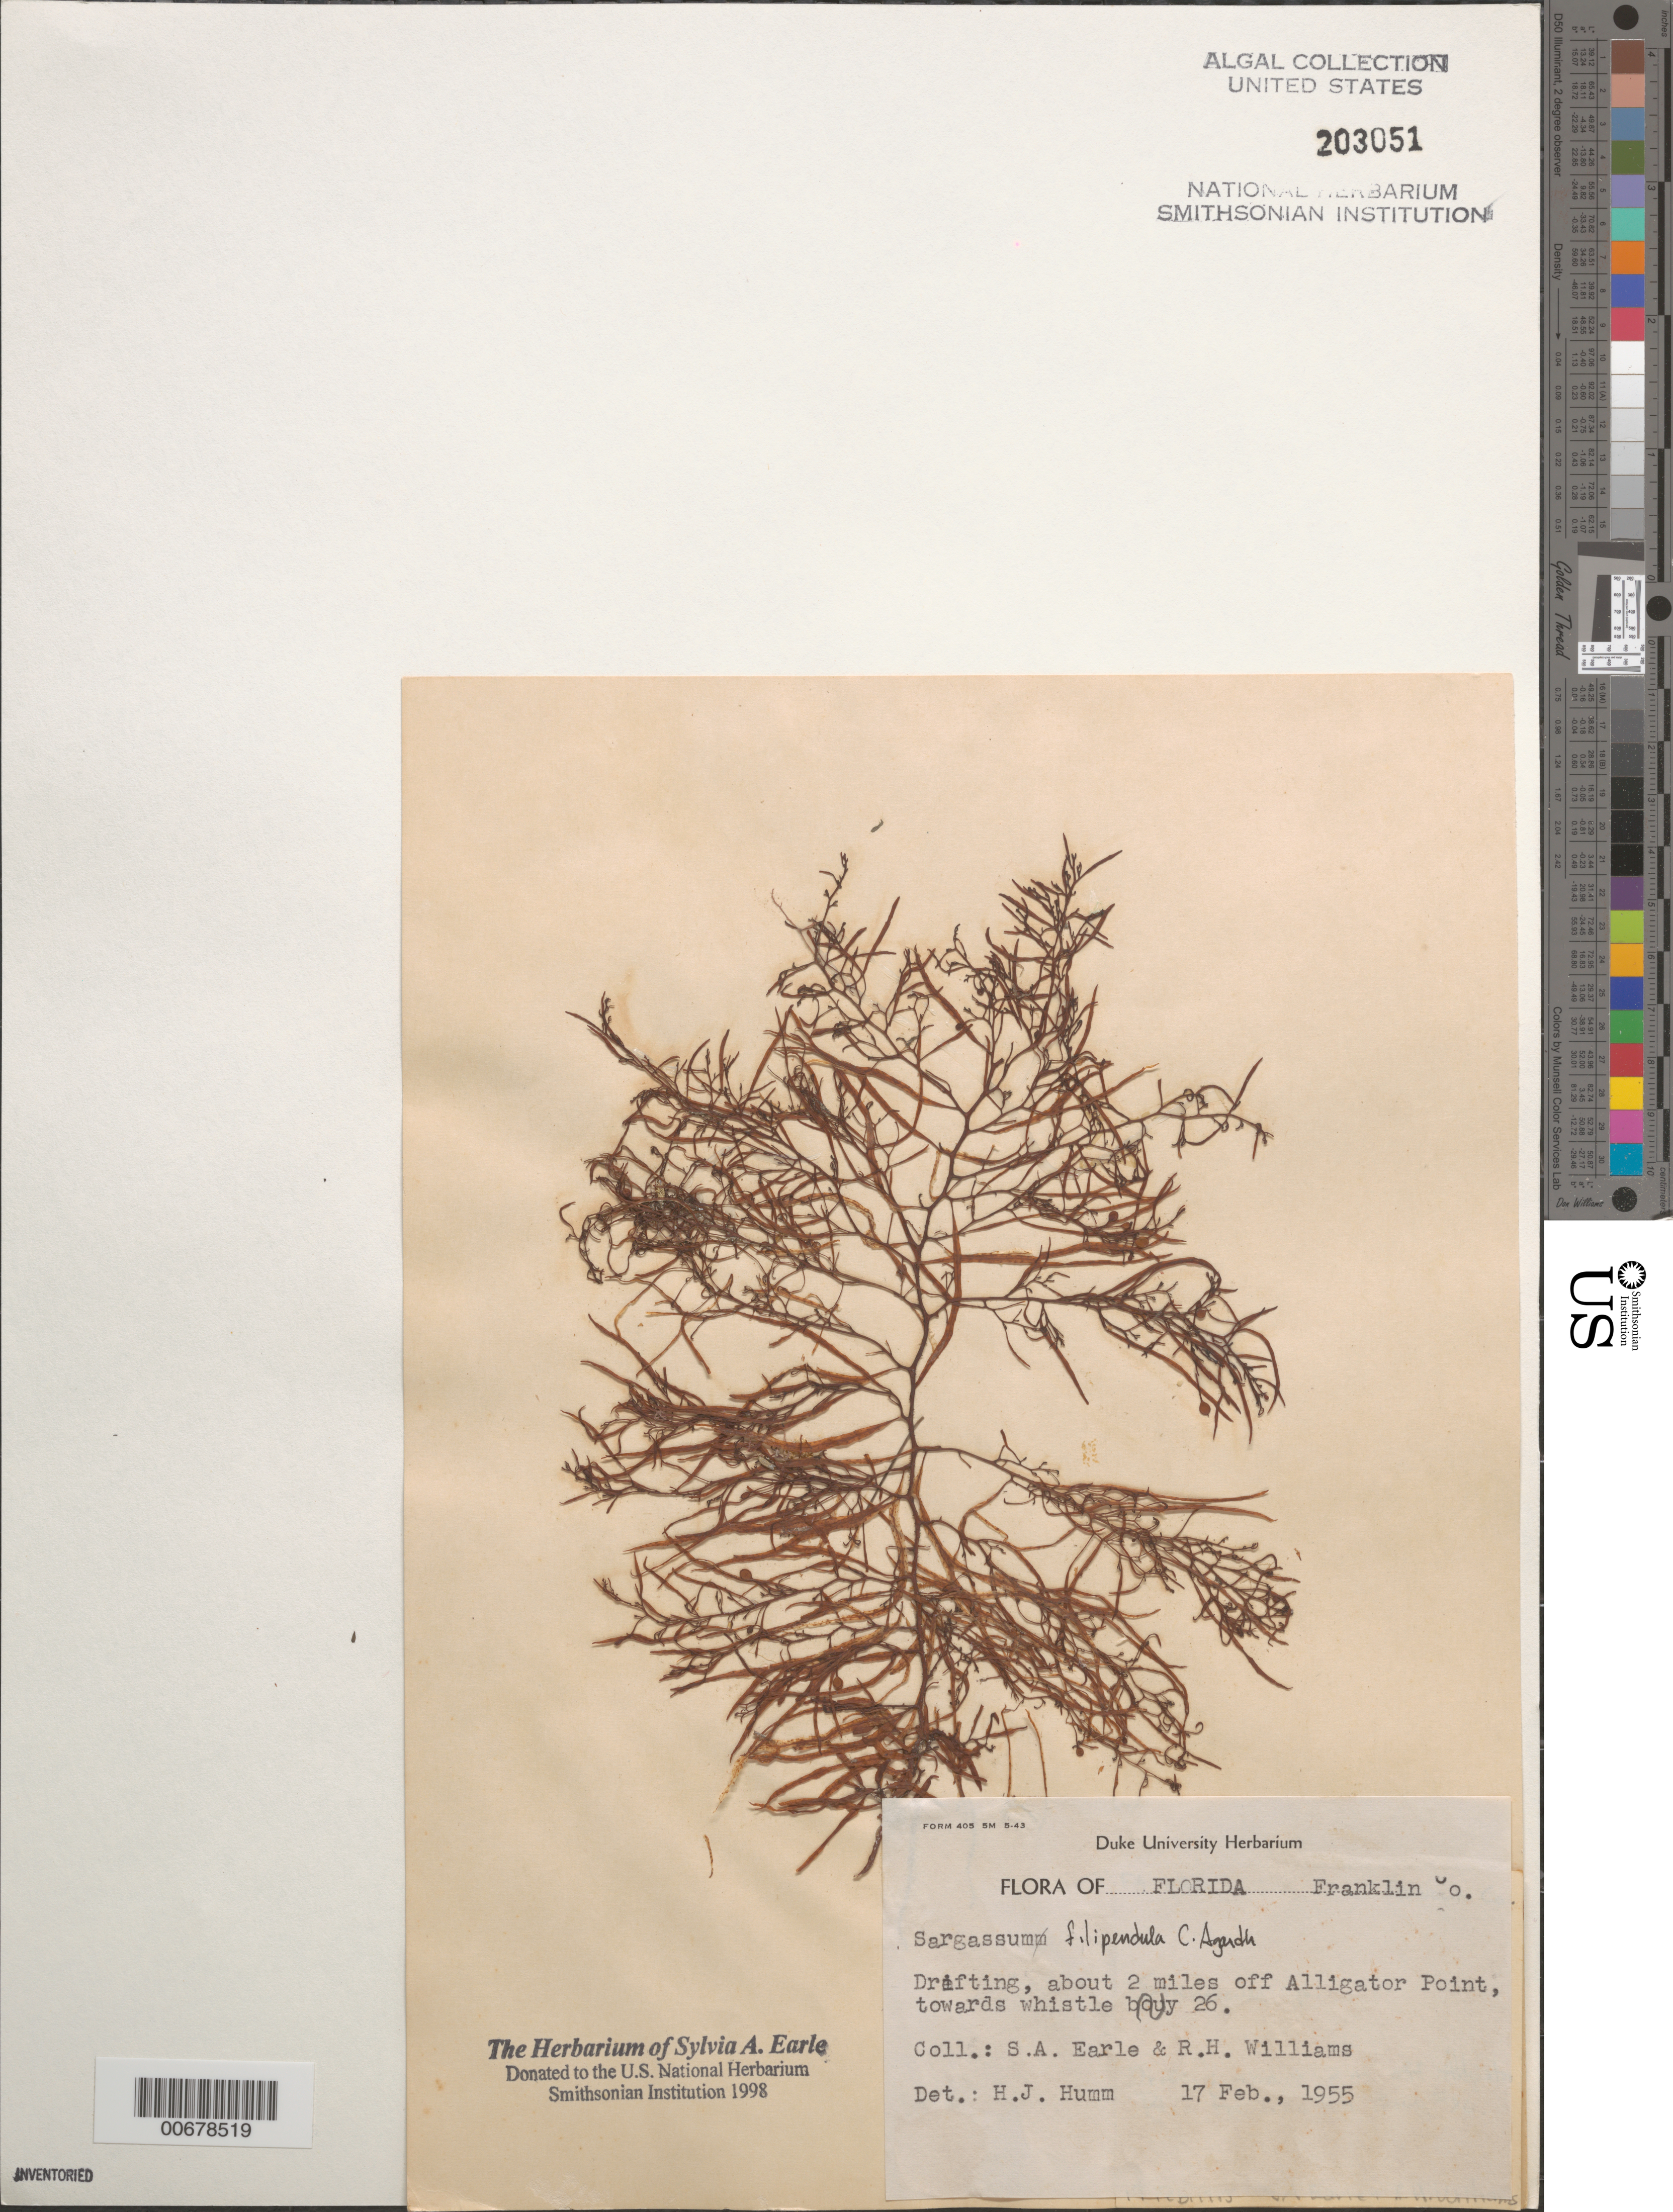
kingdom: Chromista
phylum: Ochrophyta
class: Phaeophyceae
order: Fucales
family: Sargassaceae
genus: Sargassum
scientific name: Sargassum filipendula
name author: C. Agardh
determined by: Humm, Harold J.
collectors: S. A. Earle & R. H. Williams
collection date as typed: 17 Feb 1955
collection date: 1955-02-17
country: United States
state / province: Florida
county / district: Franklin County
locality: Ca. 2 miles off Alligator Point, near whistle buoy 26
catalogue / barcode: US 203051